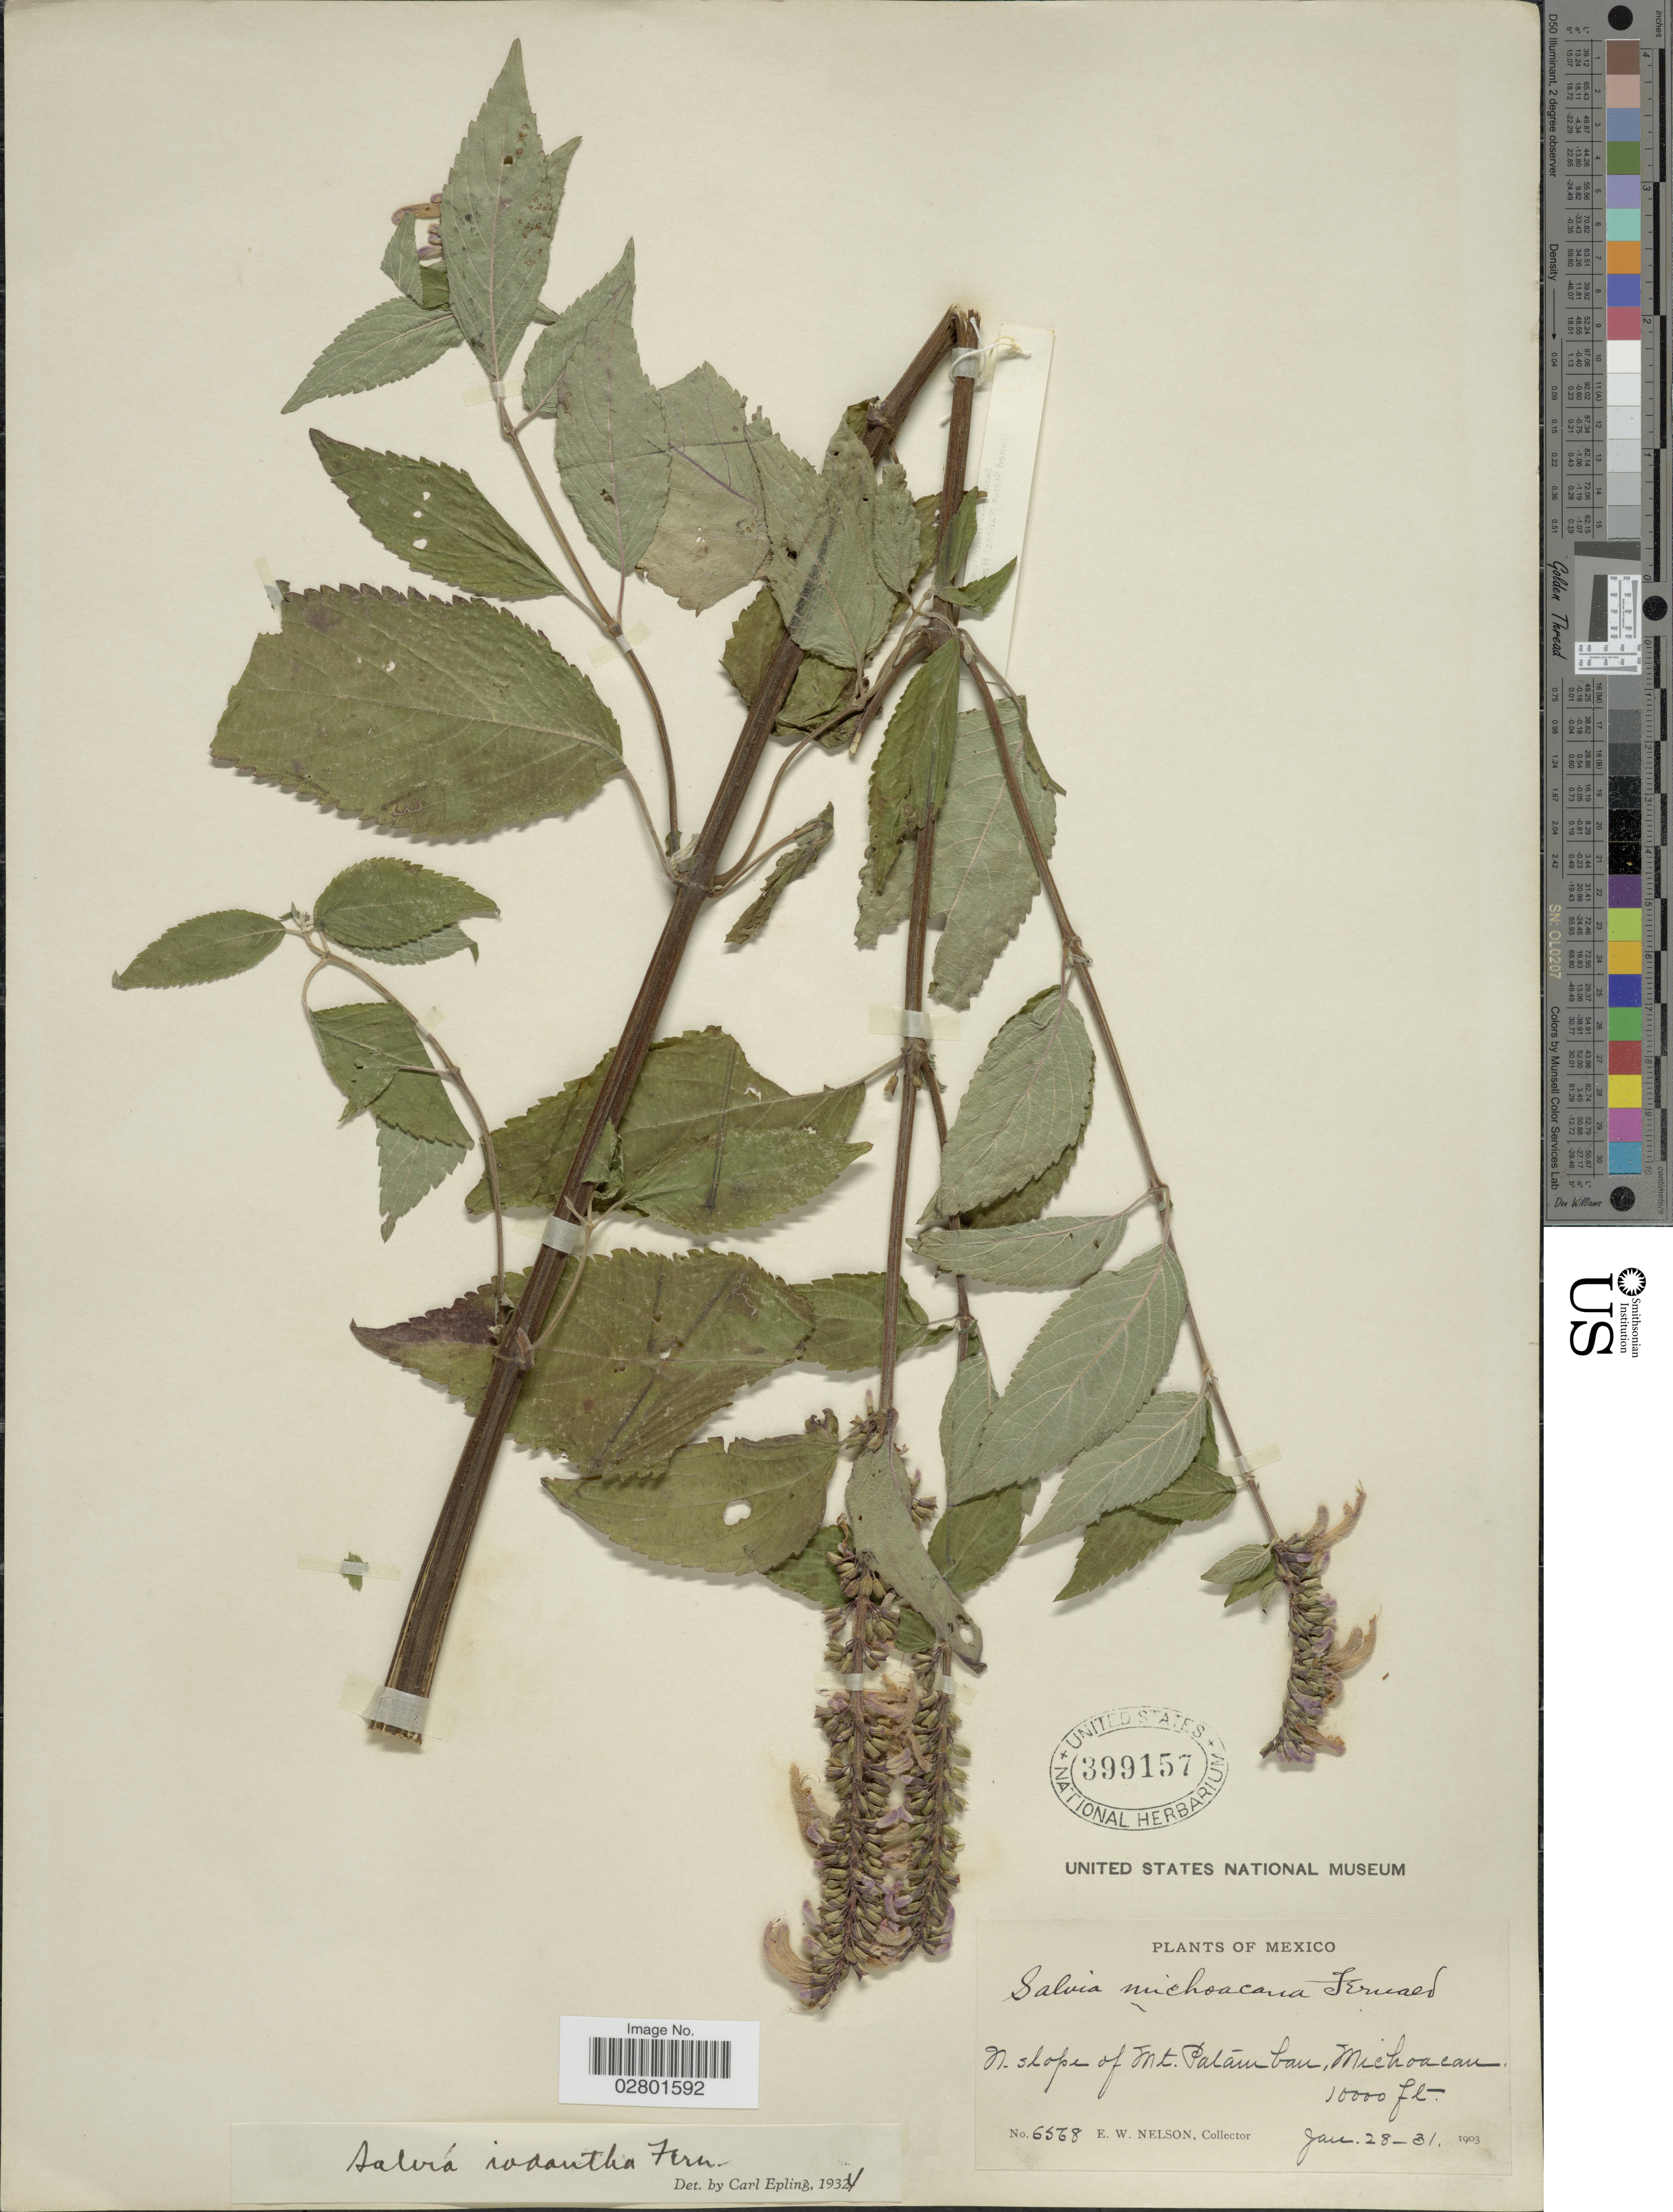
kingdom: Plantae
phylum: Tracheophyta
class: Magnoliopsida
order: Lamiales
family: Lamiaceae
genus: Salvia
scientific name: Salvia iodantha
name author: Fernald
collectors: E. W. Nelson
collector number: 6568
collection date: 1903-01-28/1903-01-31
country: Mexico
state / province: Michoacán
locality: N. slope of Mt. Patambam.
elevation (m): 3048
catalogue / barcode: US 399157